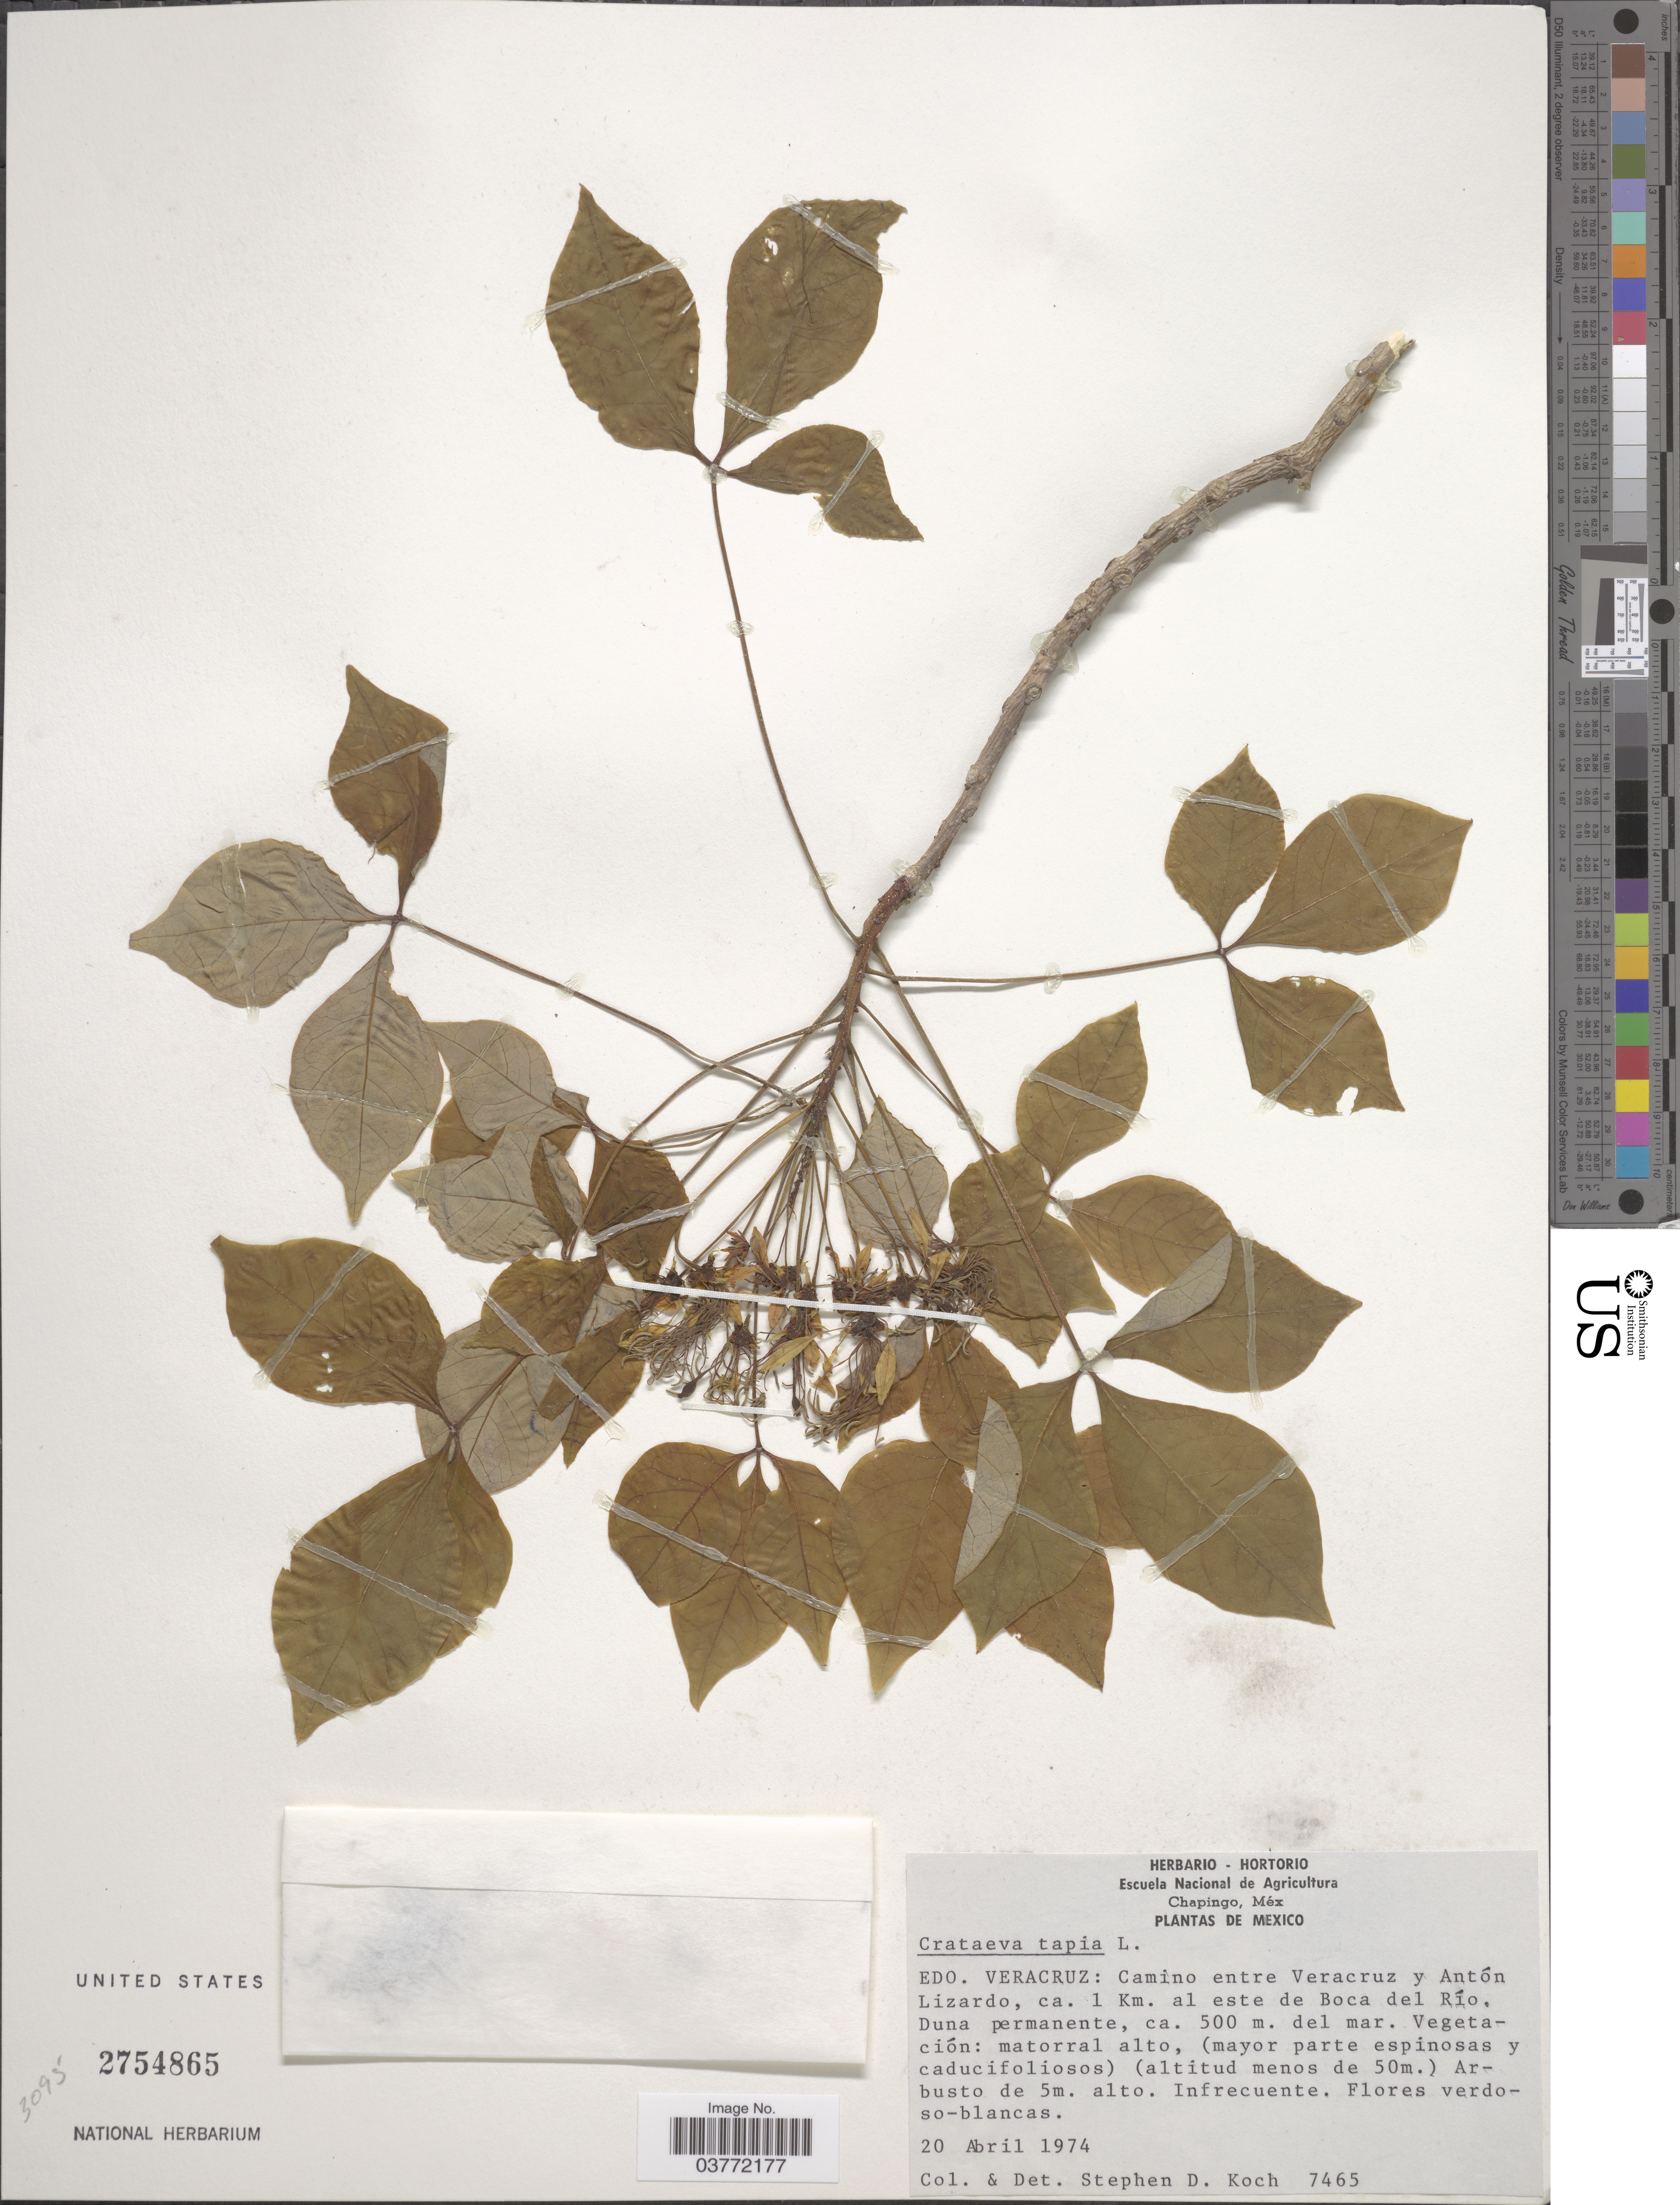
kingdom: Plantae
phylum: Tracheophyta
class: Magnoliopsida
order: Brassicales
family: Capparaceae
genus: Crateva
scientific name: Crateva tapia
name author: L.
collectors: S. D. Koch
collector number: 7465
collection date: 1974-04-20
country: Mexico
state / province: Veracruz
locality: Edo. Veracruz: Camino entre Veracruz y Antón Lizardo, ca. 1 Km. al este de Boca del Río.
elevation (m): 500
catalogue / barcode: US 2754865